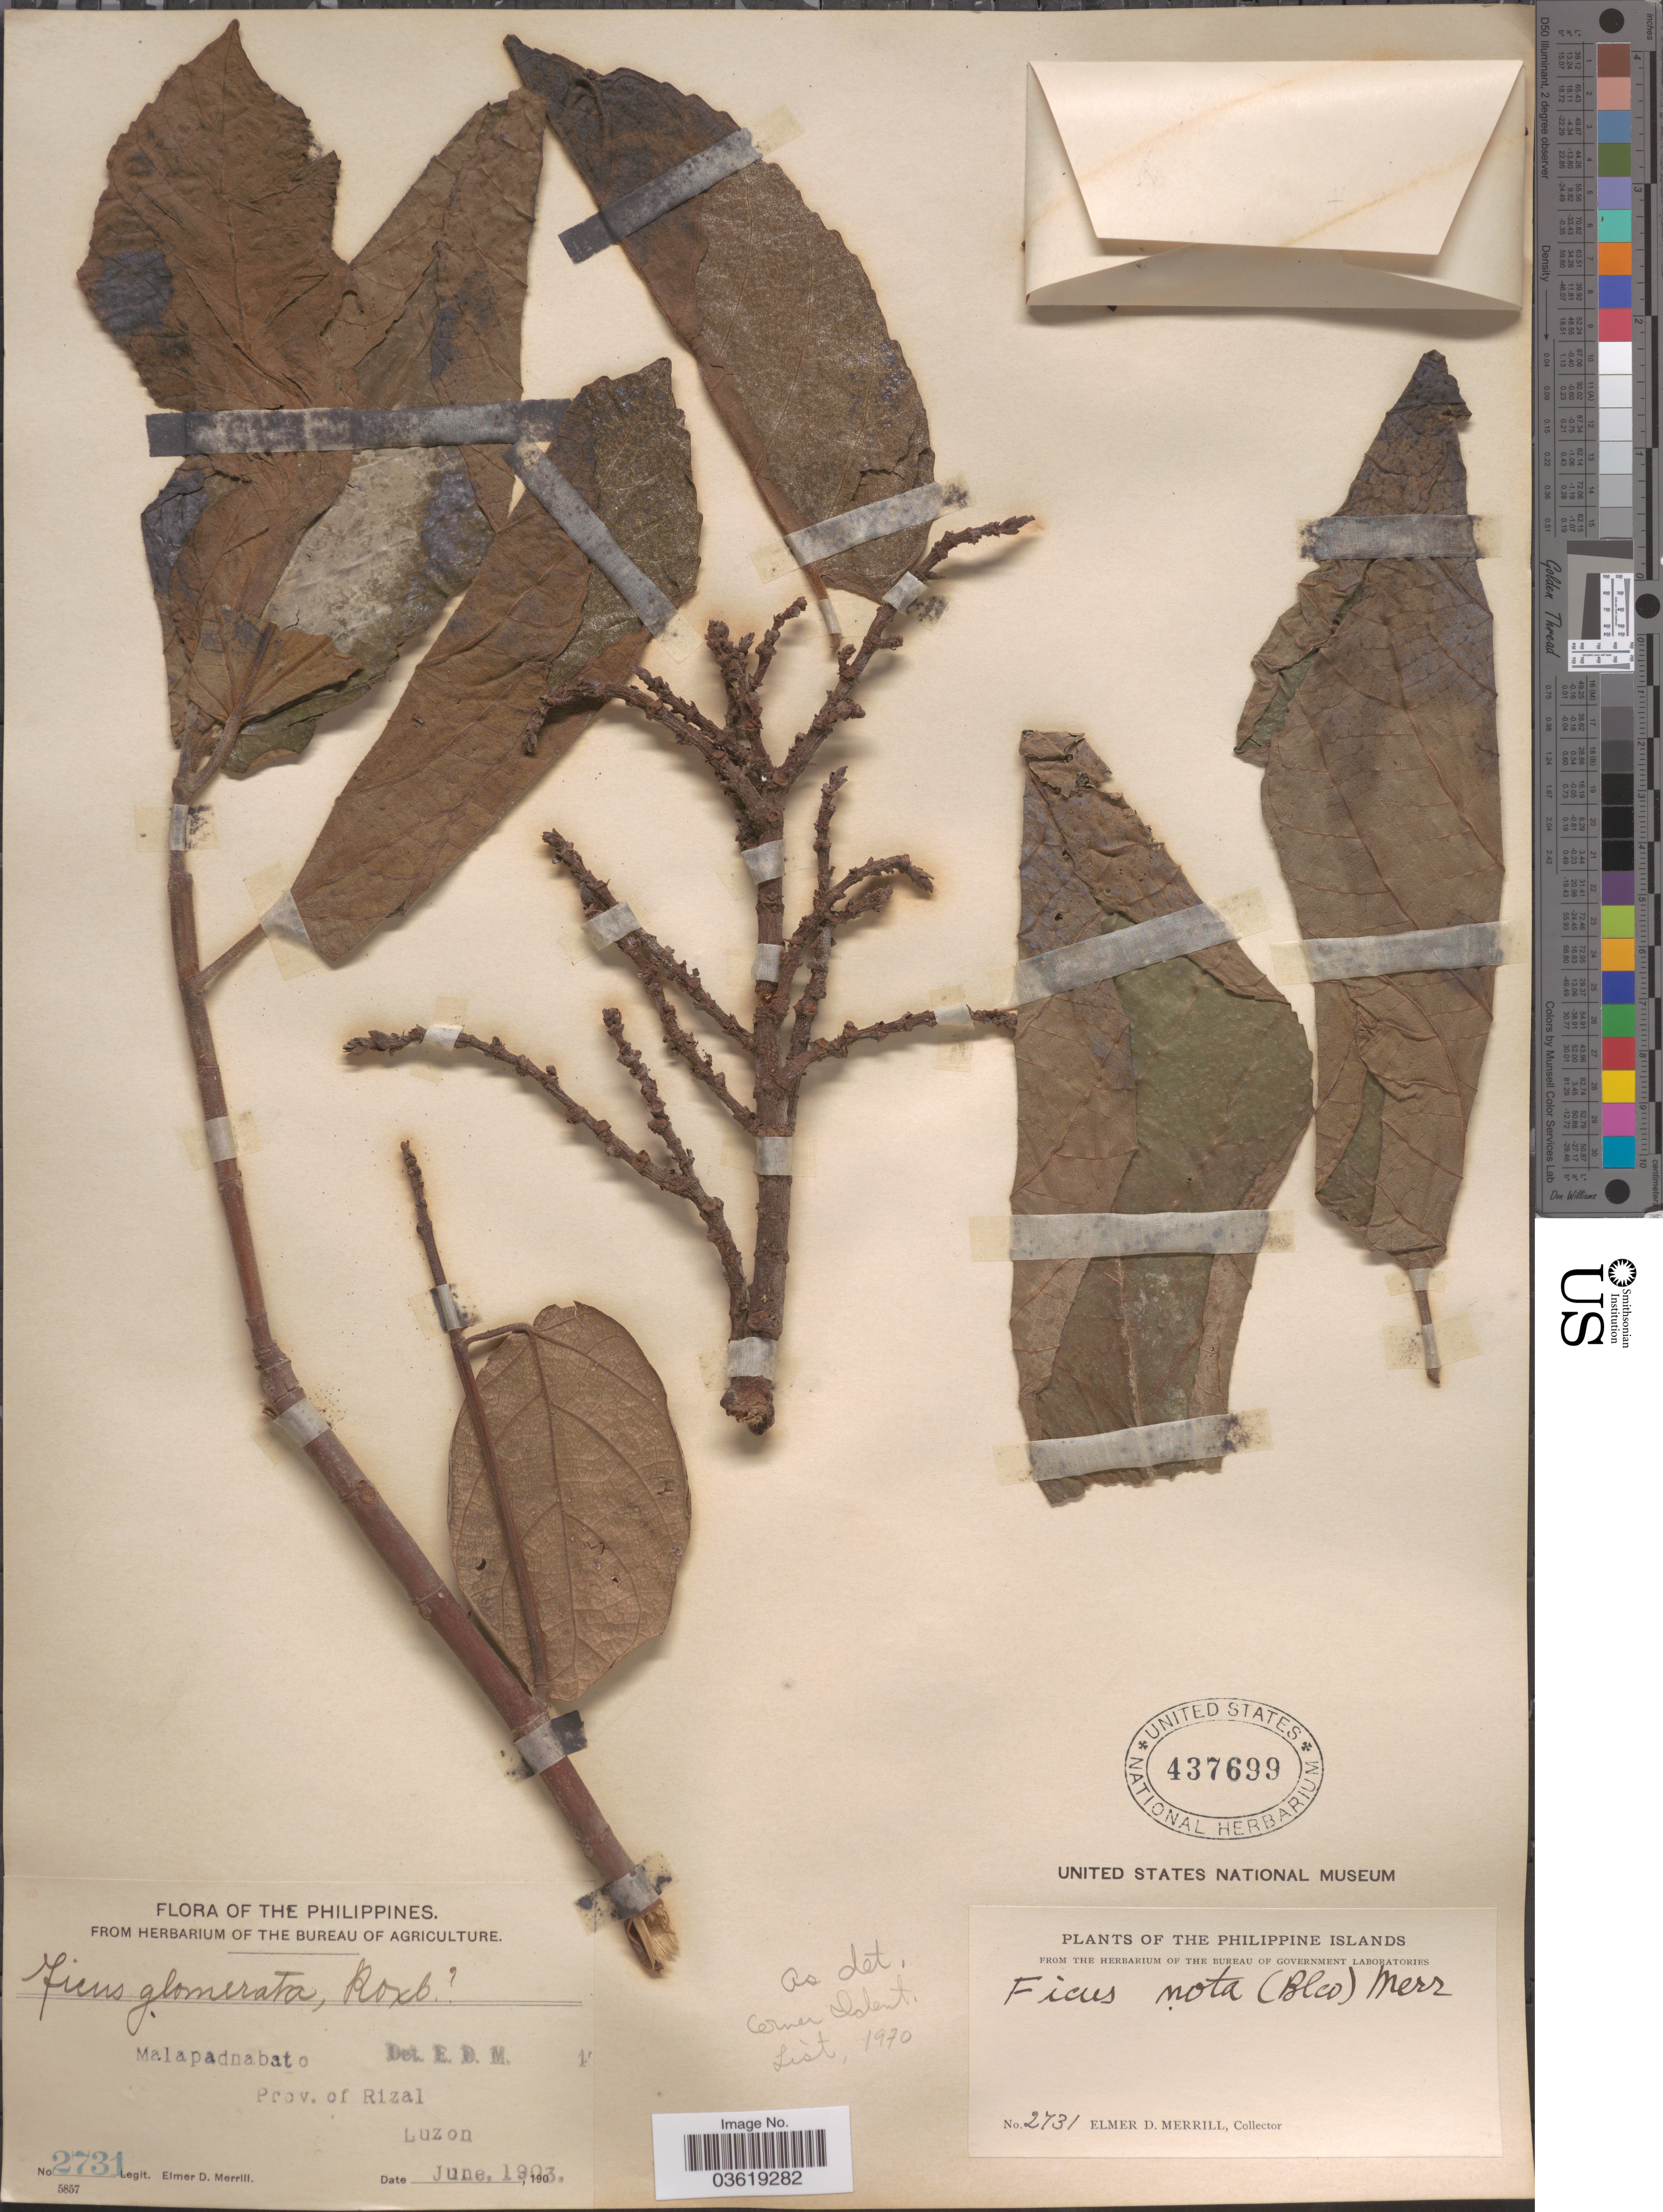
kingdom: Plantae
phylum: Tracheophyta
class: Magnoliopsida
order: Rosales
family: Moraceae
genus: Ficus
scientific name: Ficus nota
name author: (C.E. Blanco) Merr.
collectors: E. D. Merrill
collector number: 2731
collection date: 1903-06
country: Philippines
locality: The Philippine Islands. Malapadnabato, Prov. of Rizal, Luzon.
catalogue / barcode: US 437699